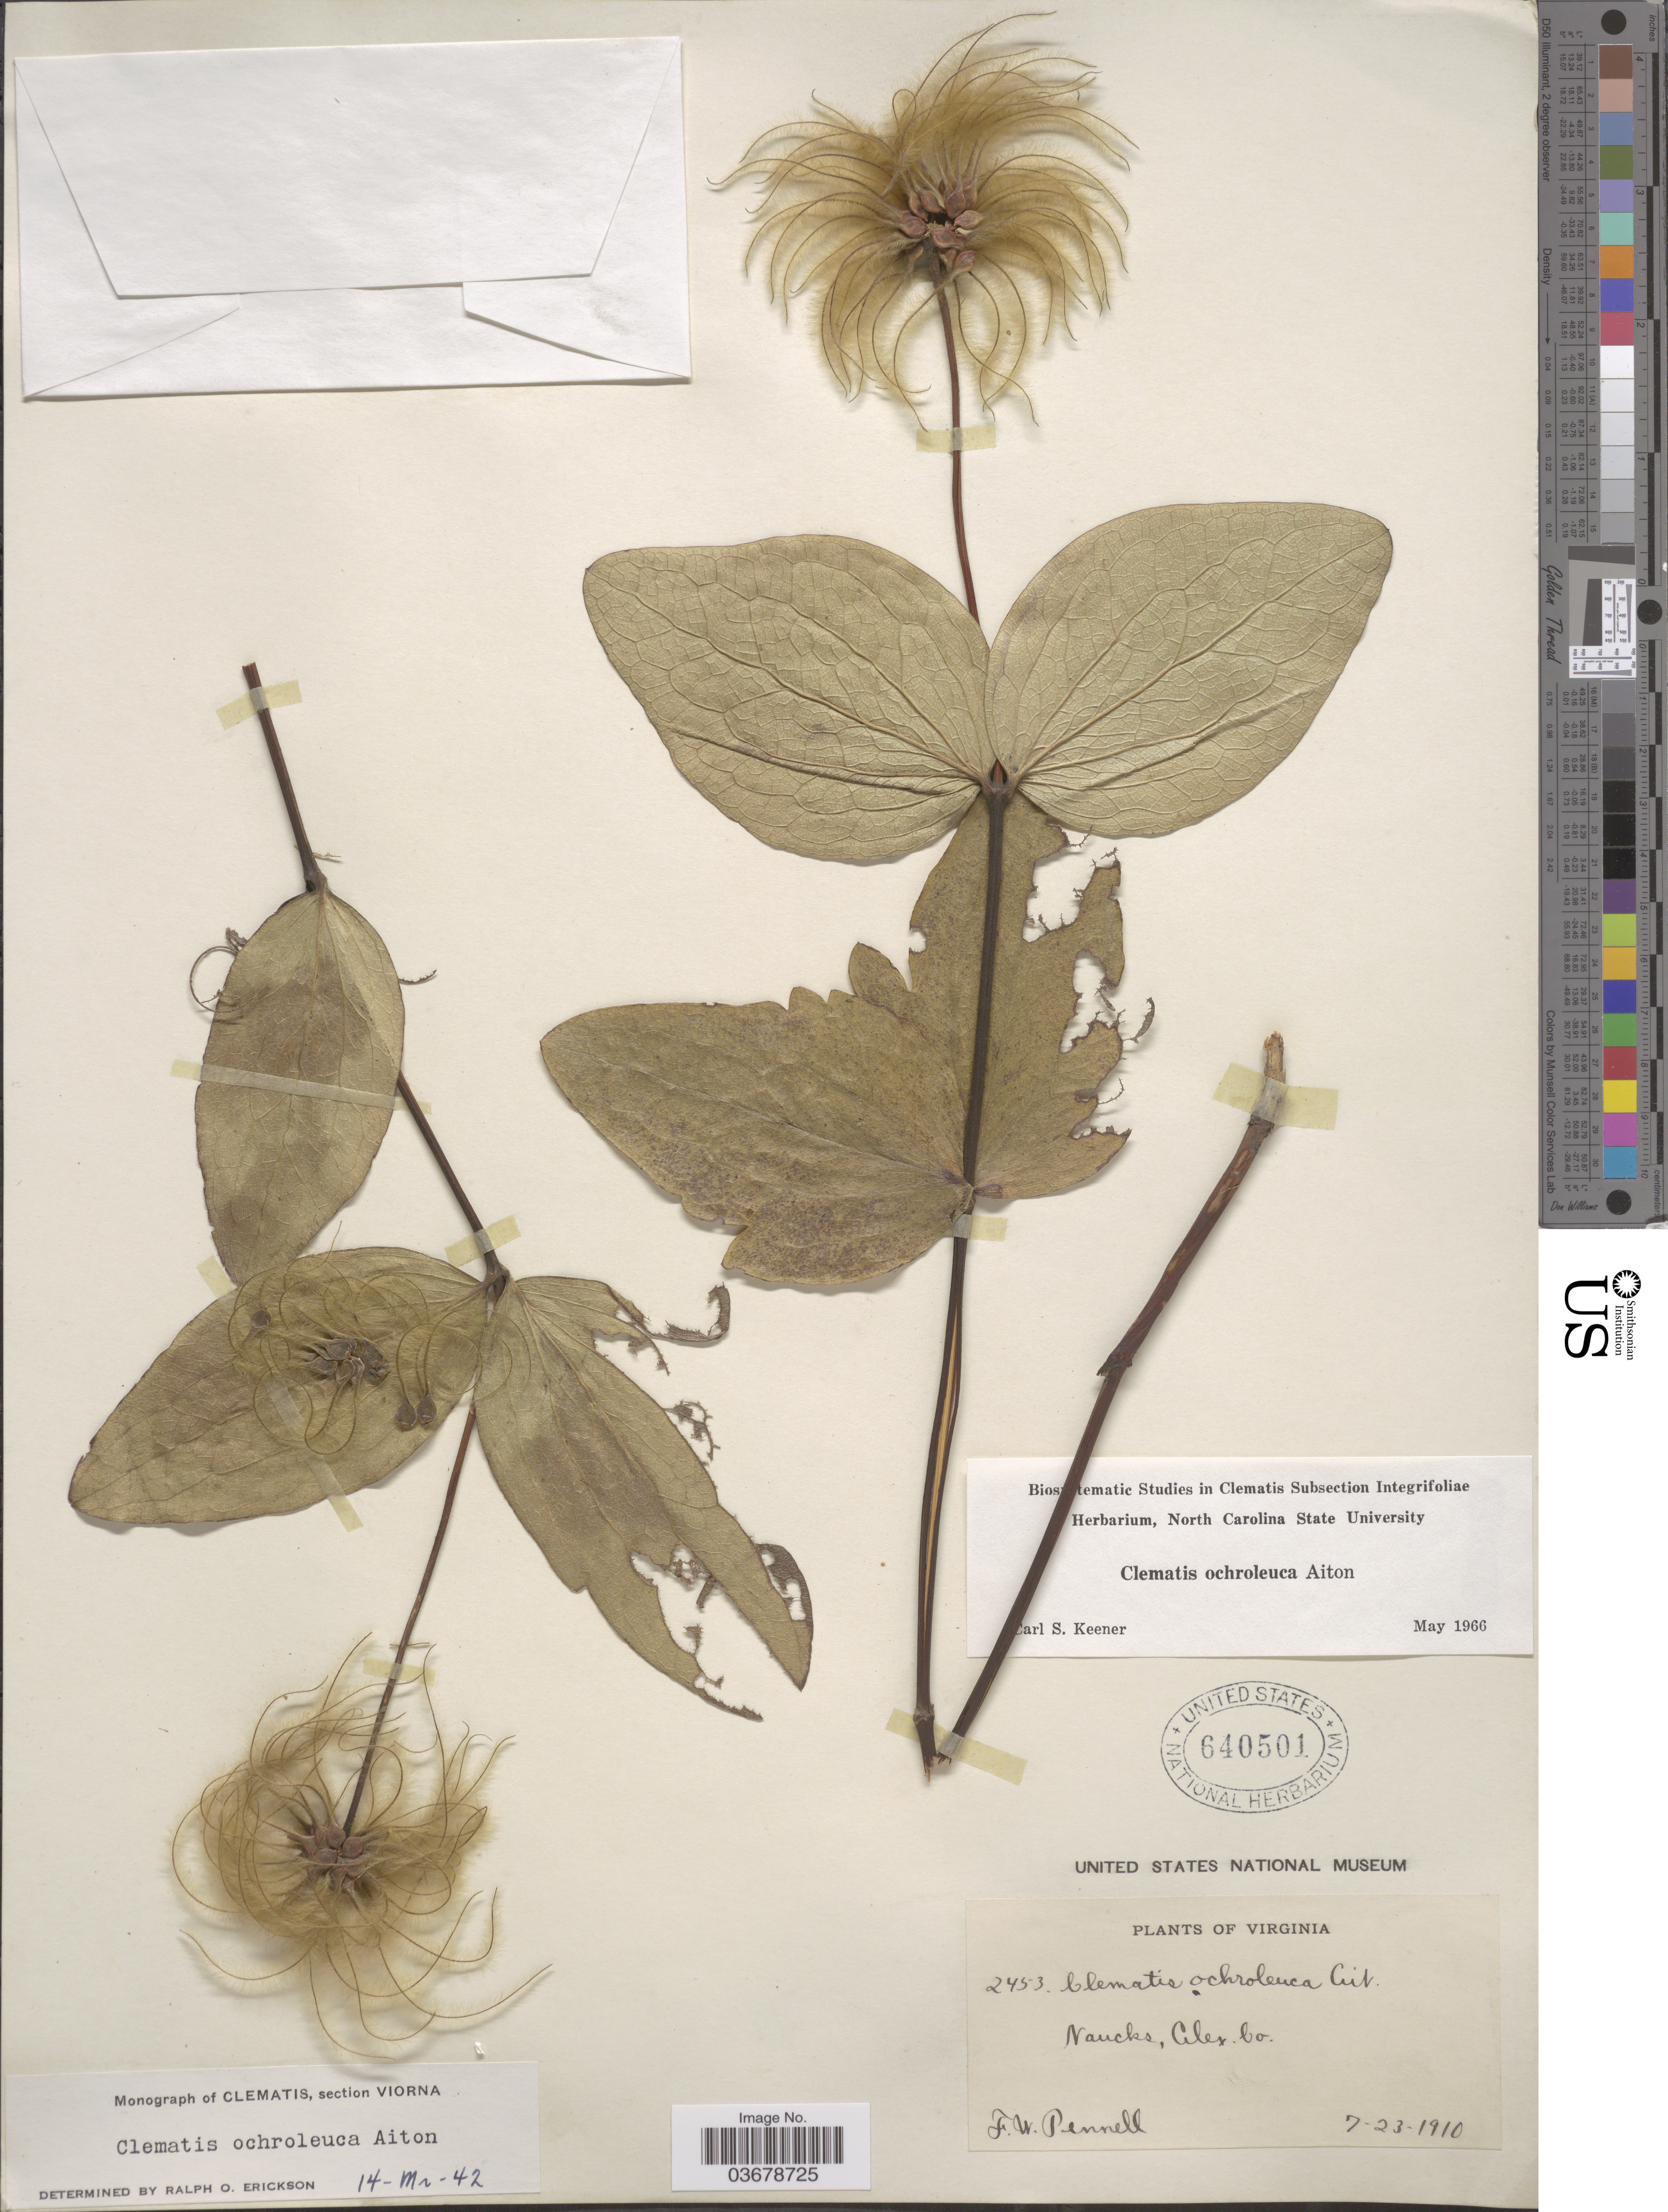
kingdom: Plantae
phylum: Tracheophyta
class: Magnoliopsida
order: Ranunculales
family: Ranunculaceae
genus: Clematis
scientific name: Clematis viorna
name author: L.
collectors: F. W. Pennell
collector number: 2453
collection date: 1910-07-23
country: United States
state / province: Virginia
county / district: City of Alexandria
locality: Naucks, Alex. Co.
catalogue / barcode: US 640501